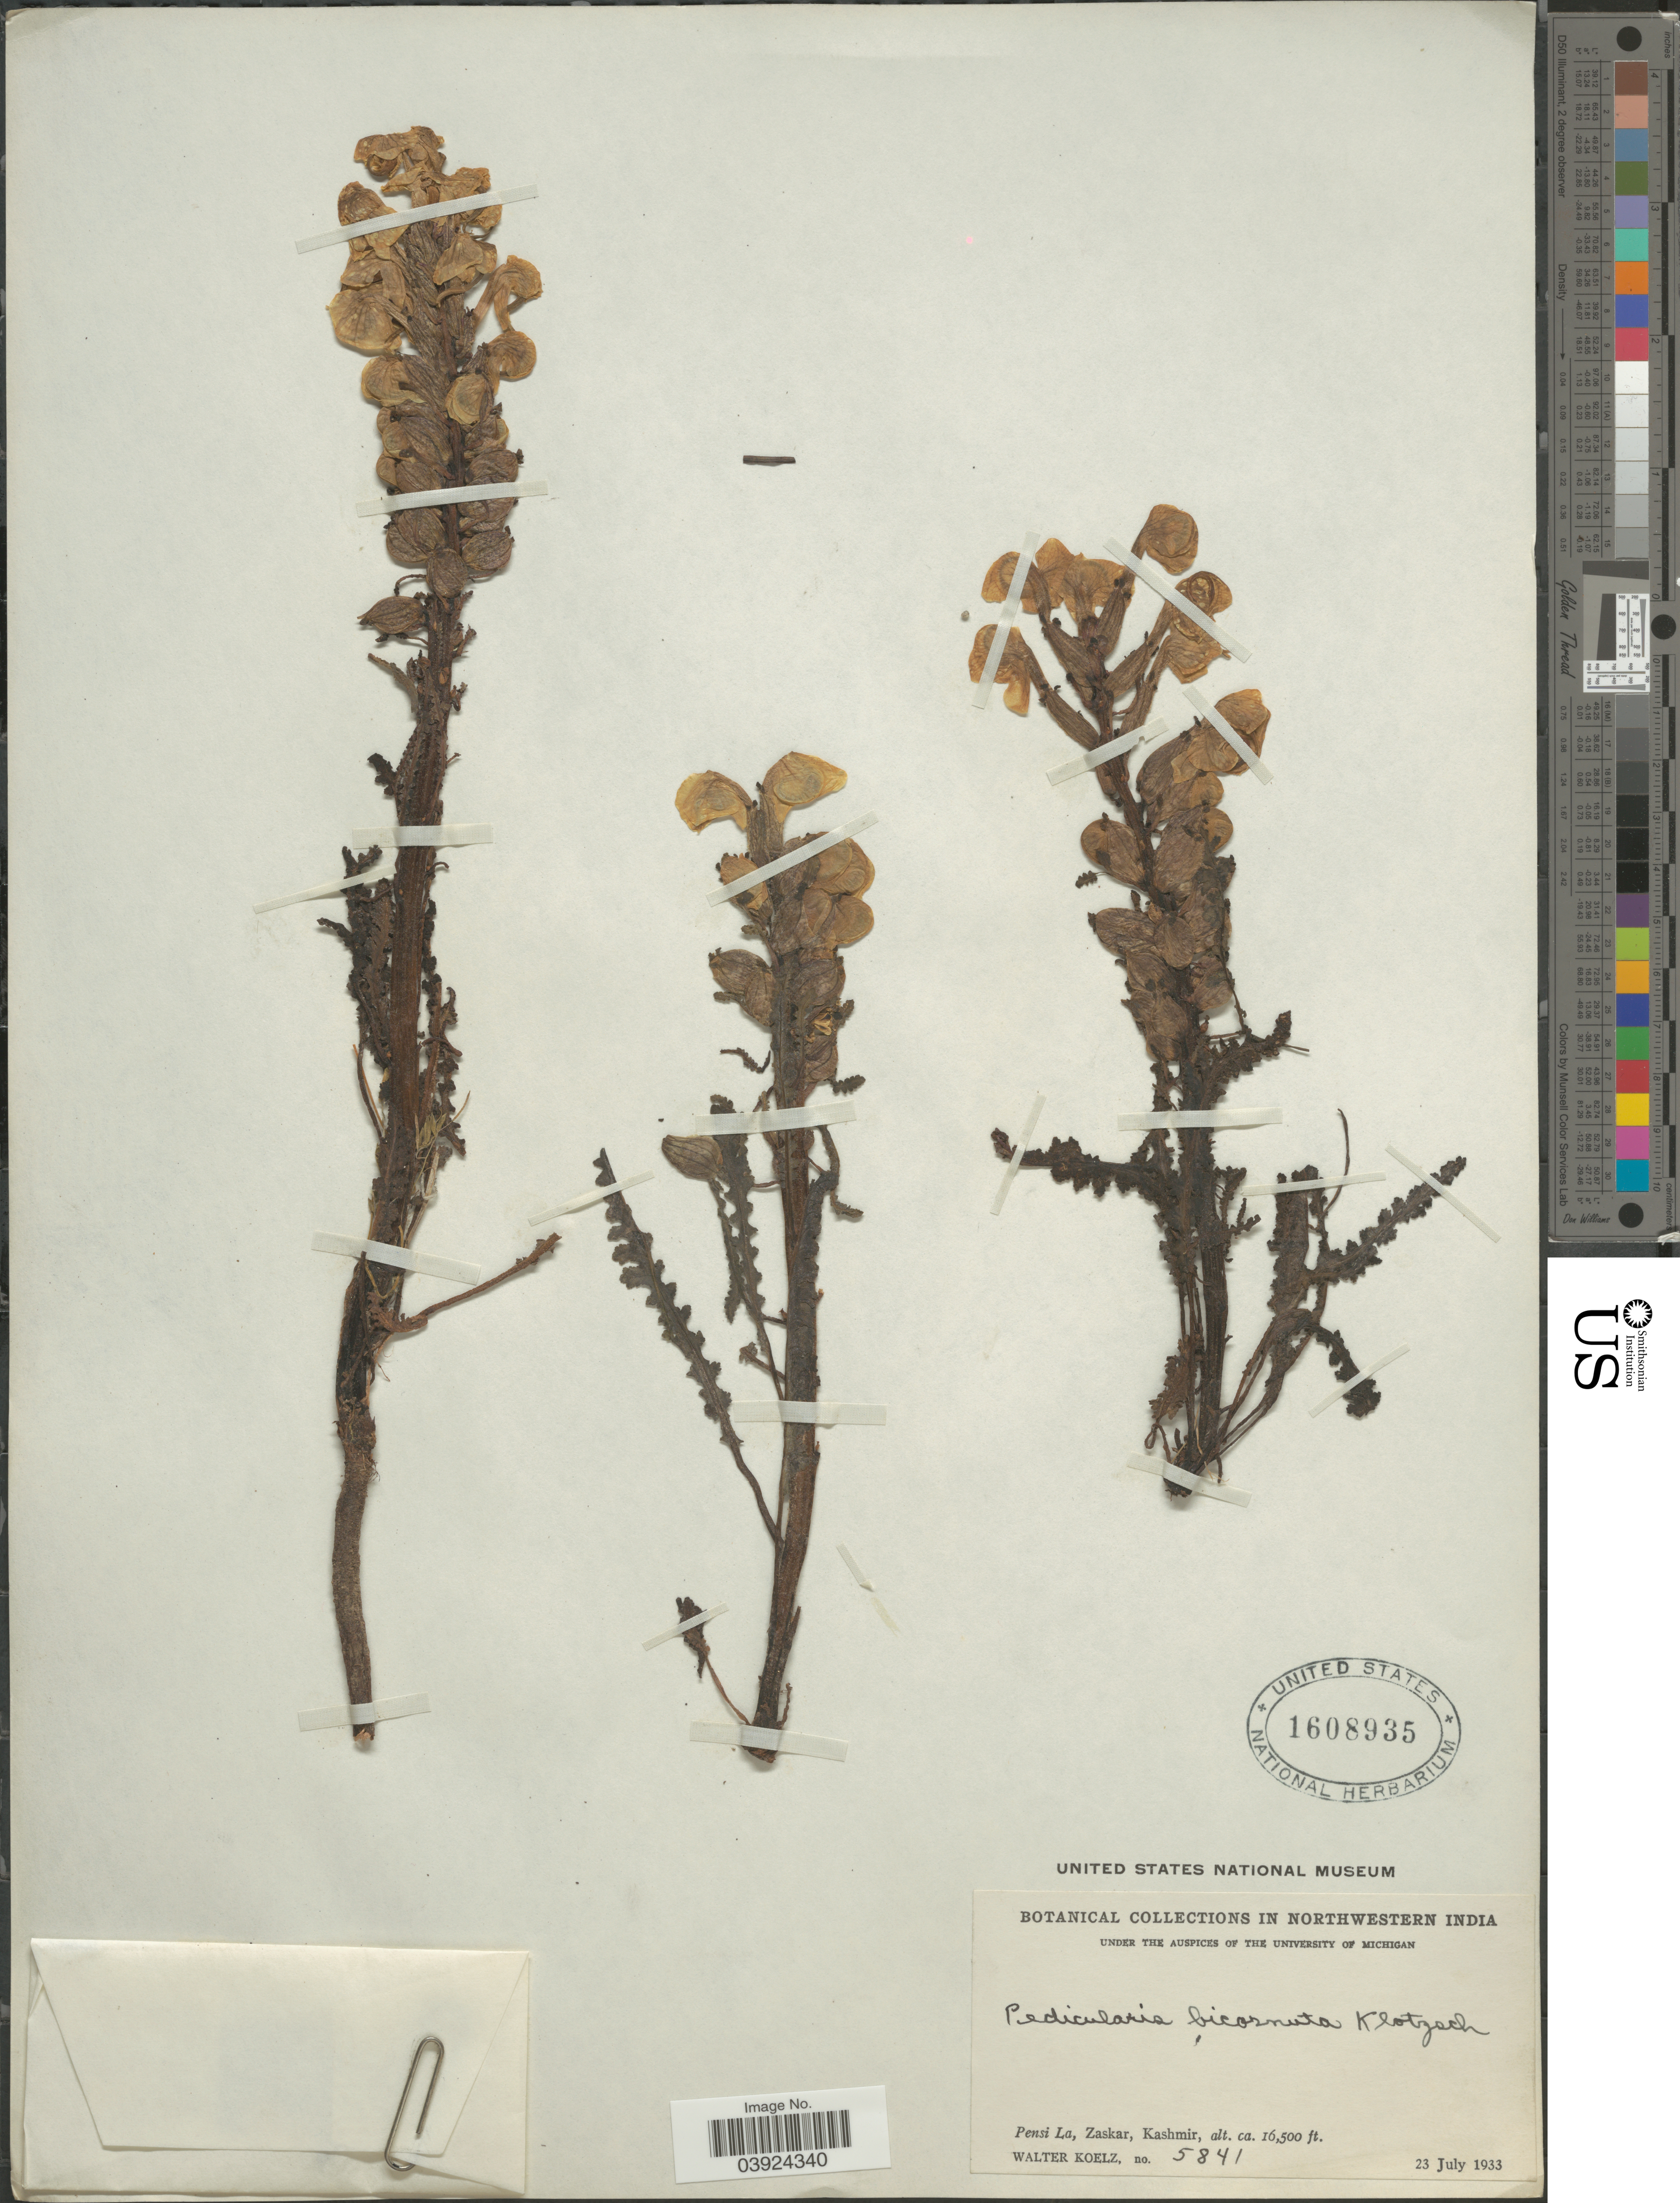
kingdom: Plantae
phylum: Tracheophyta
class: Magnoliopsida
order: Lamiales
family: Orobanchaceae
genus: Pedicularis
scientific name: Pedicularis bicornuta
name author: Klotzsch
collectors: W. N. Koelz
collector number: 5841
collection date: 1933-07-23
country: India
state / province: Jammu and Kashmir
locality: Northwestern India. Pensi La, Zaskar, Kashmir.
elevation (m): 5029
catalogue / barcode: US 1608935